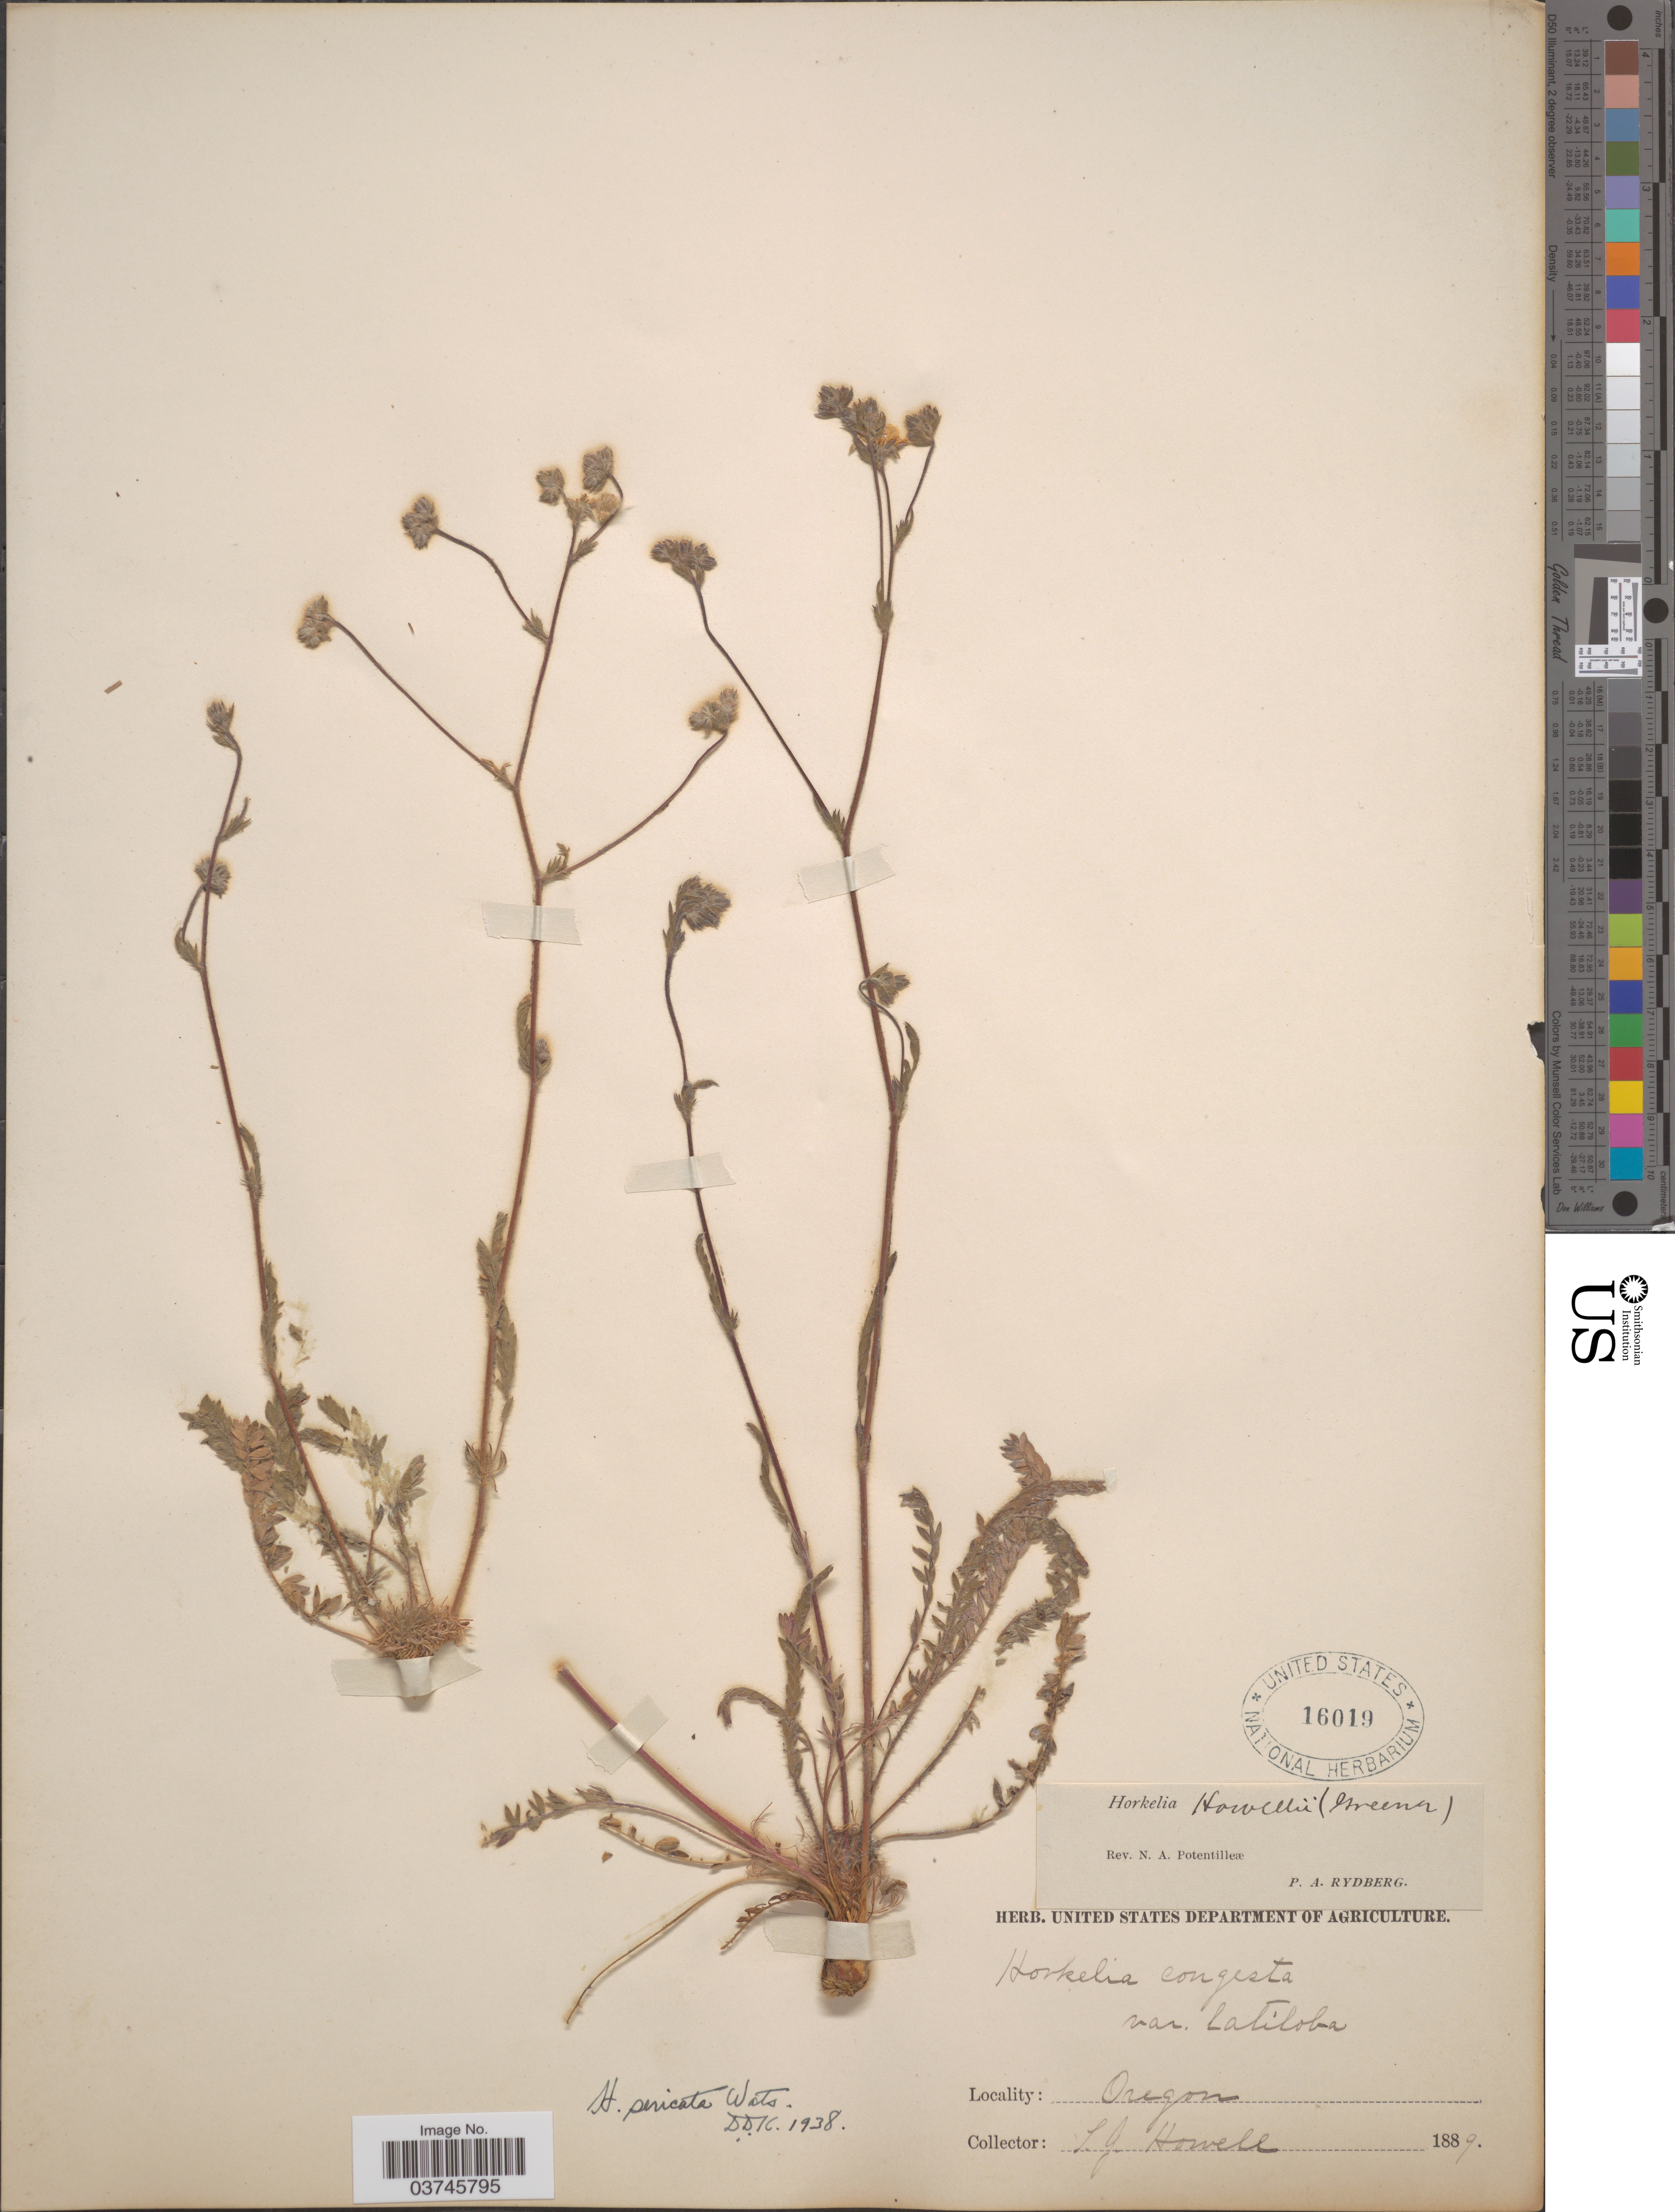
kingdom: Plantae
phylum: Tracheophyta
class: Magnoliopsida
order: Rosales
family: Rosaceae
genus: Potentilla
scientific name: Potentilla sericata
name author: (S. Watson) Greene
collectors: T. J. Howell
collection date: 1889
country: United States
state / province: Oregon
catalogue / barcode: US 16019